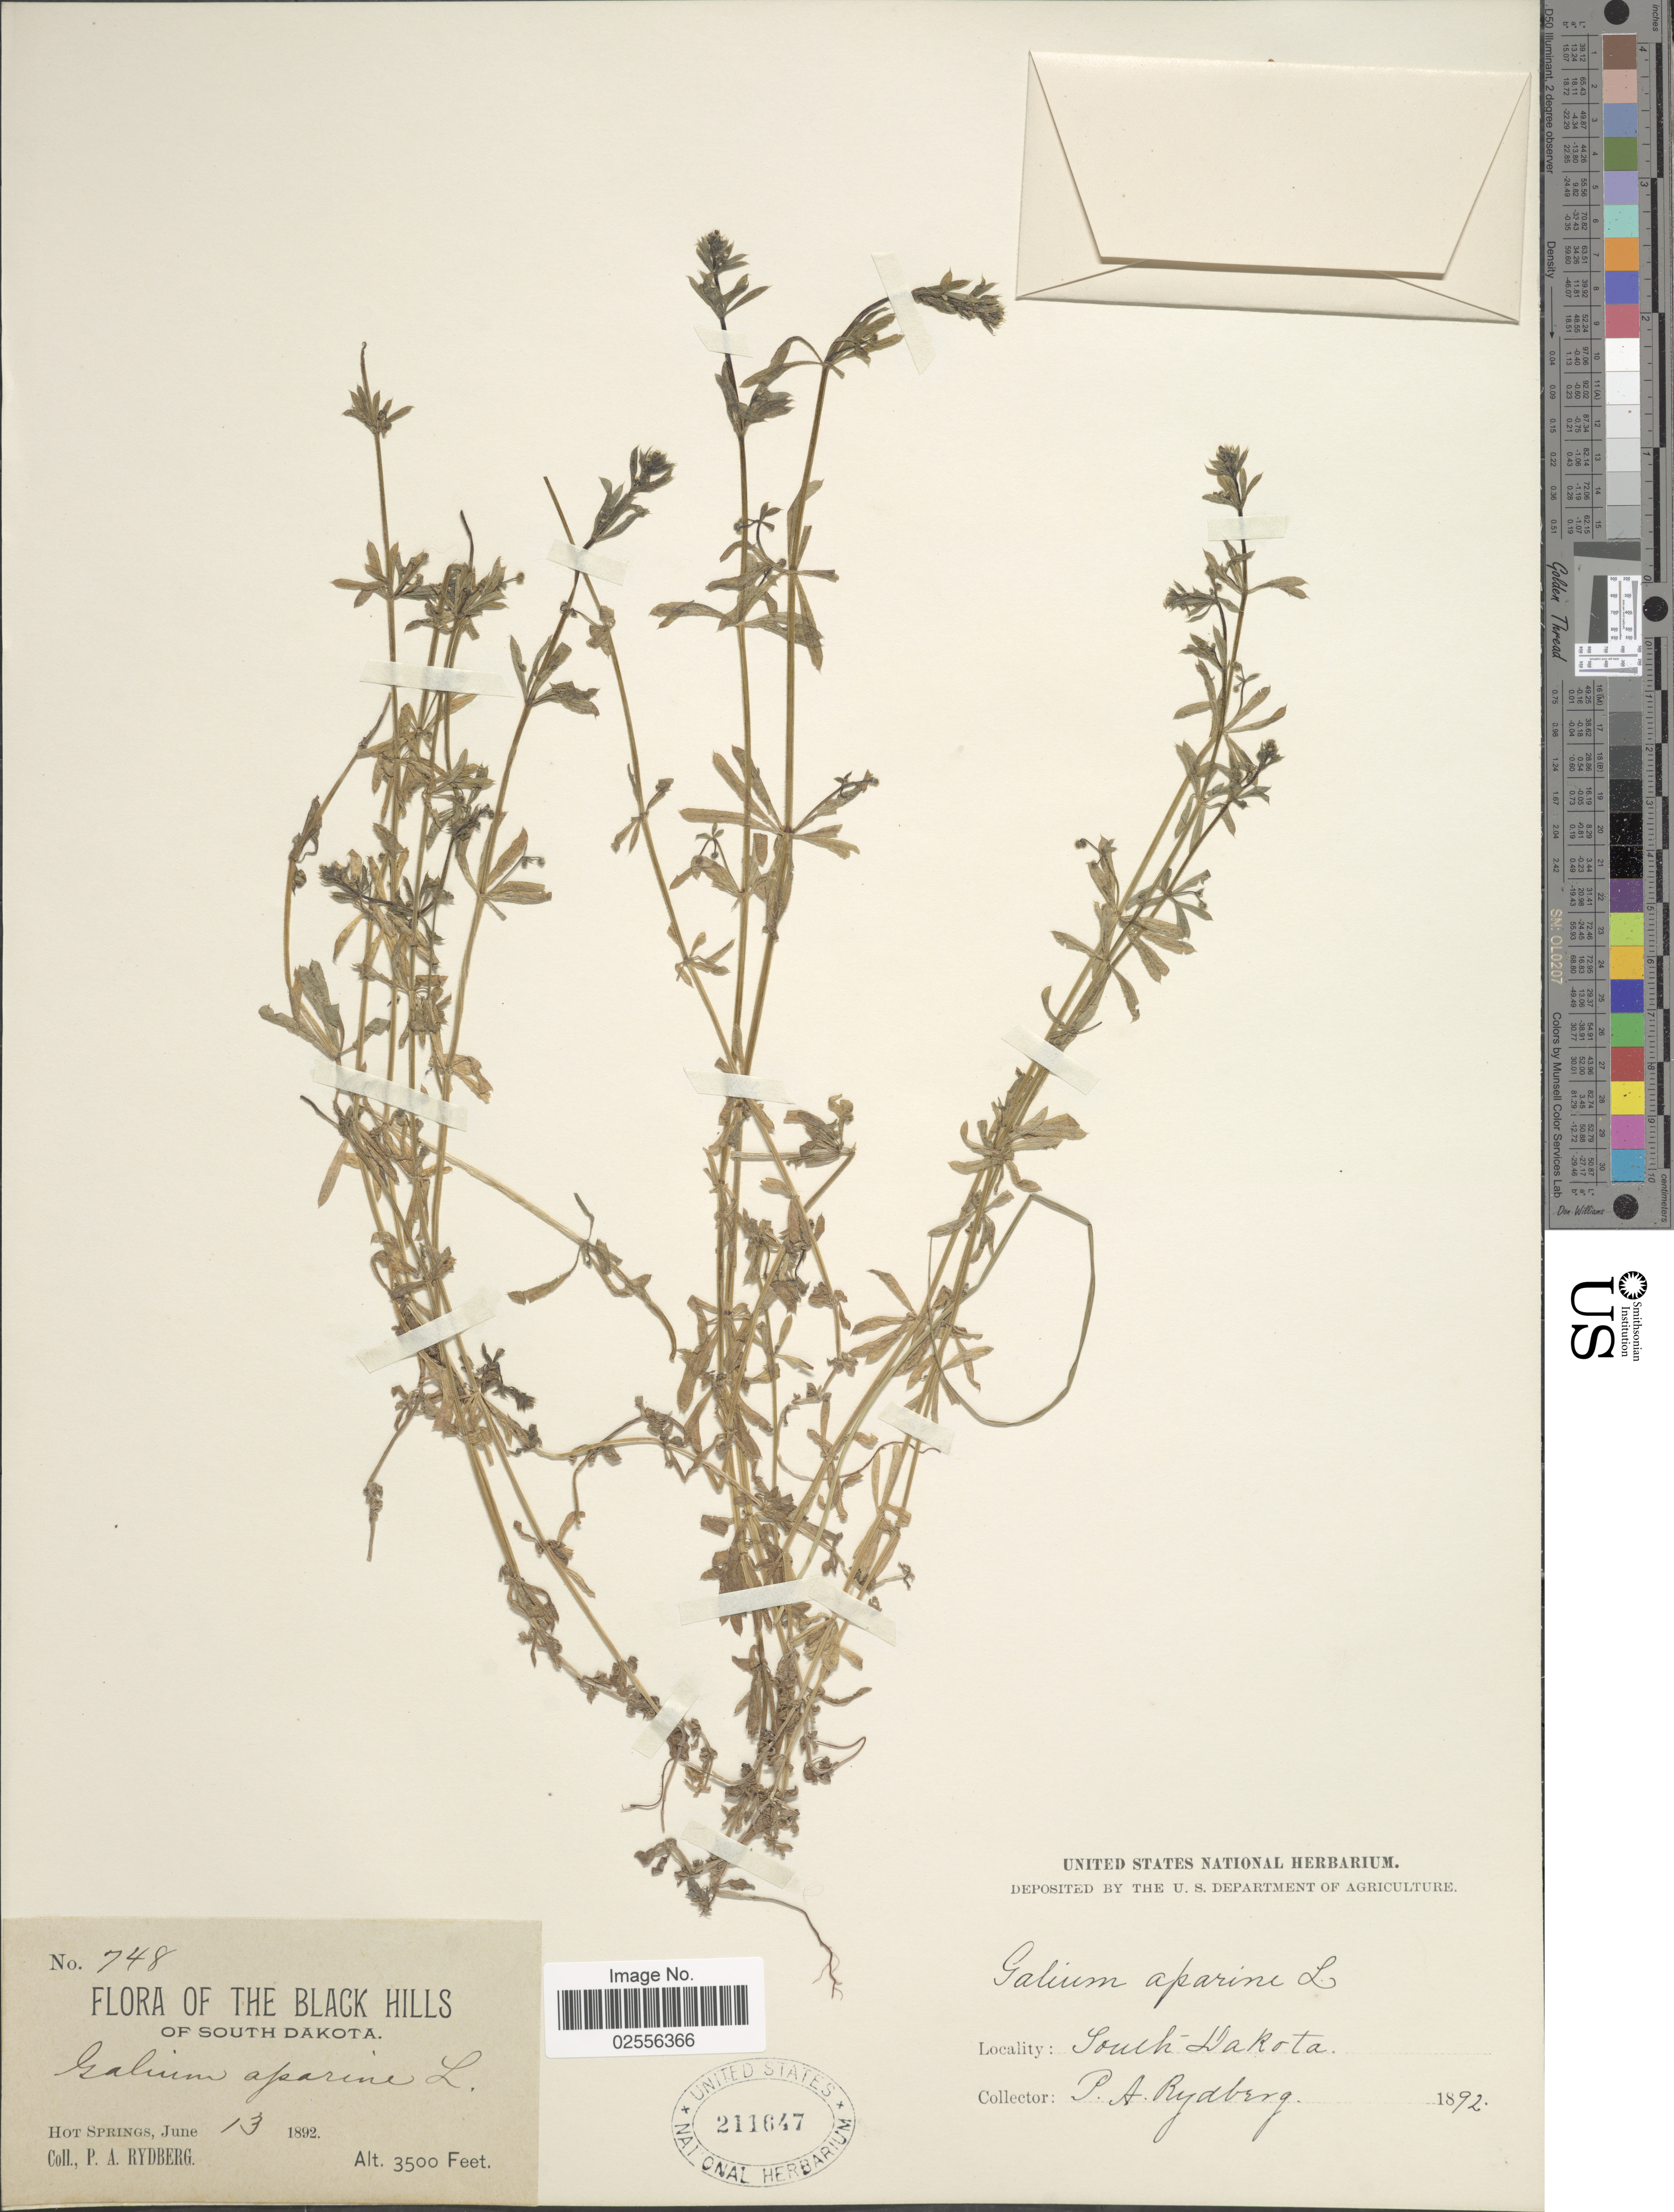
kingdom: Plantae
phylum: Tracheophyta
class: Magnoliopsida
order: Gentianales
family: Rubiaceae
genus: Galium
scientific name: Galium aparine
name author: L.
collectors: P. A. Rydberg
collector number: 748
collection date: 1892-06-13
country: United States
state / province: South Dakota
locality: Black Hills. Hot Springs.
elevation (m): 1067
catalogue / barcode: US 211647